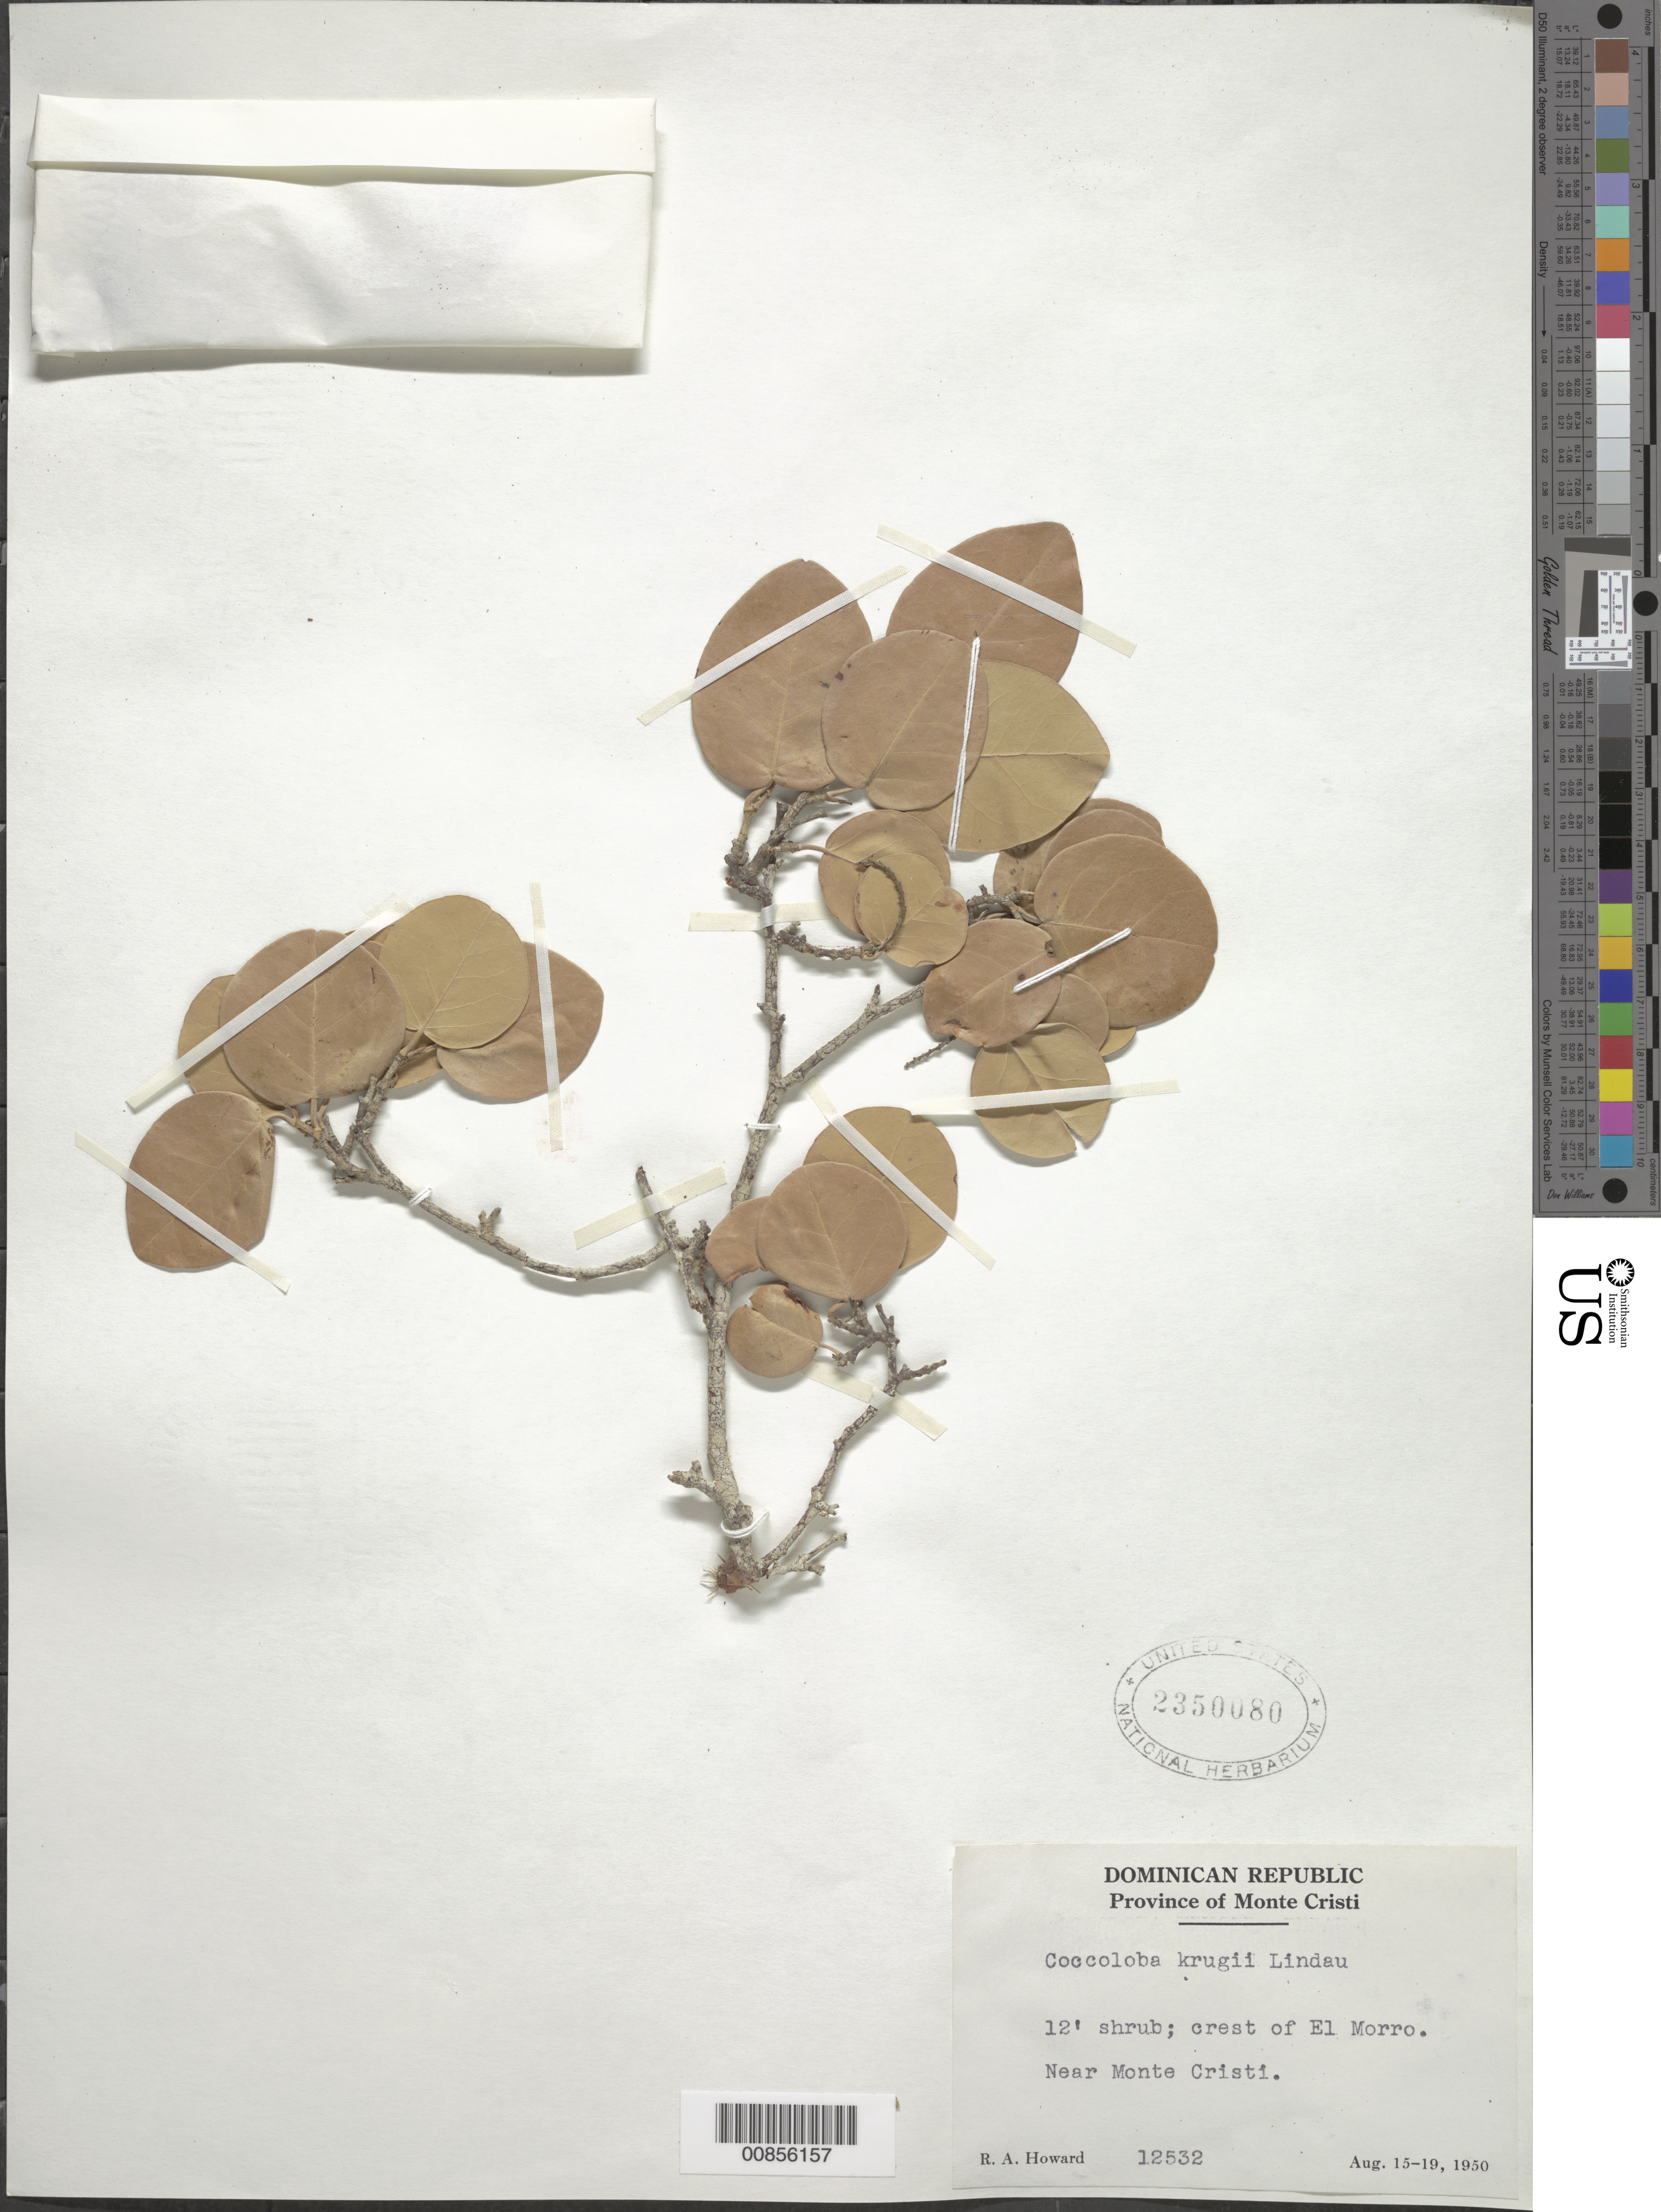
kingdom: Plantae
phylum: Tracheophyta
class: Magnoliopsida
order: Caryophyllales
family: Polygonaceae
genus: Coccoloba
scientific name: Coccoloba krugii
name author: Lindau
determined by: Howard, R. A.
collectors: R. A. Howard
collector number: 12532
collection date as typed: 15 Aug 1950 to 19 Aug 1950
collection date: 1950-08-15/1950-08-19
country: Dominican Republic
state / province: Monte Cristi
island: Hispaniola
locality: Crest of El Morro. Near Monte cristi.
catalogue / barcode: US 2350080